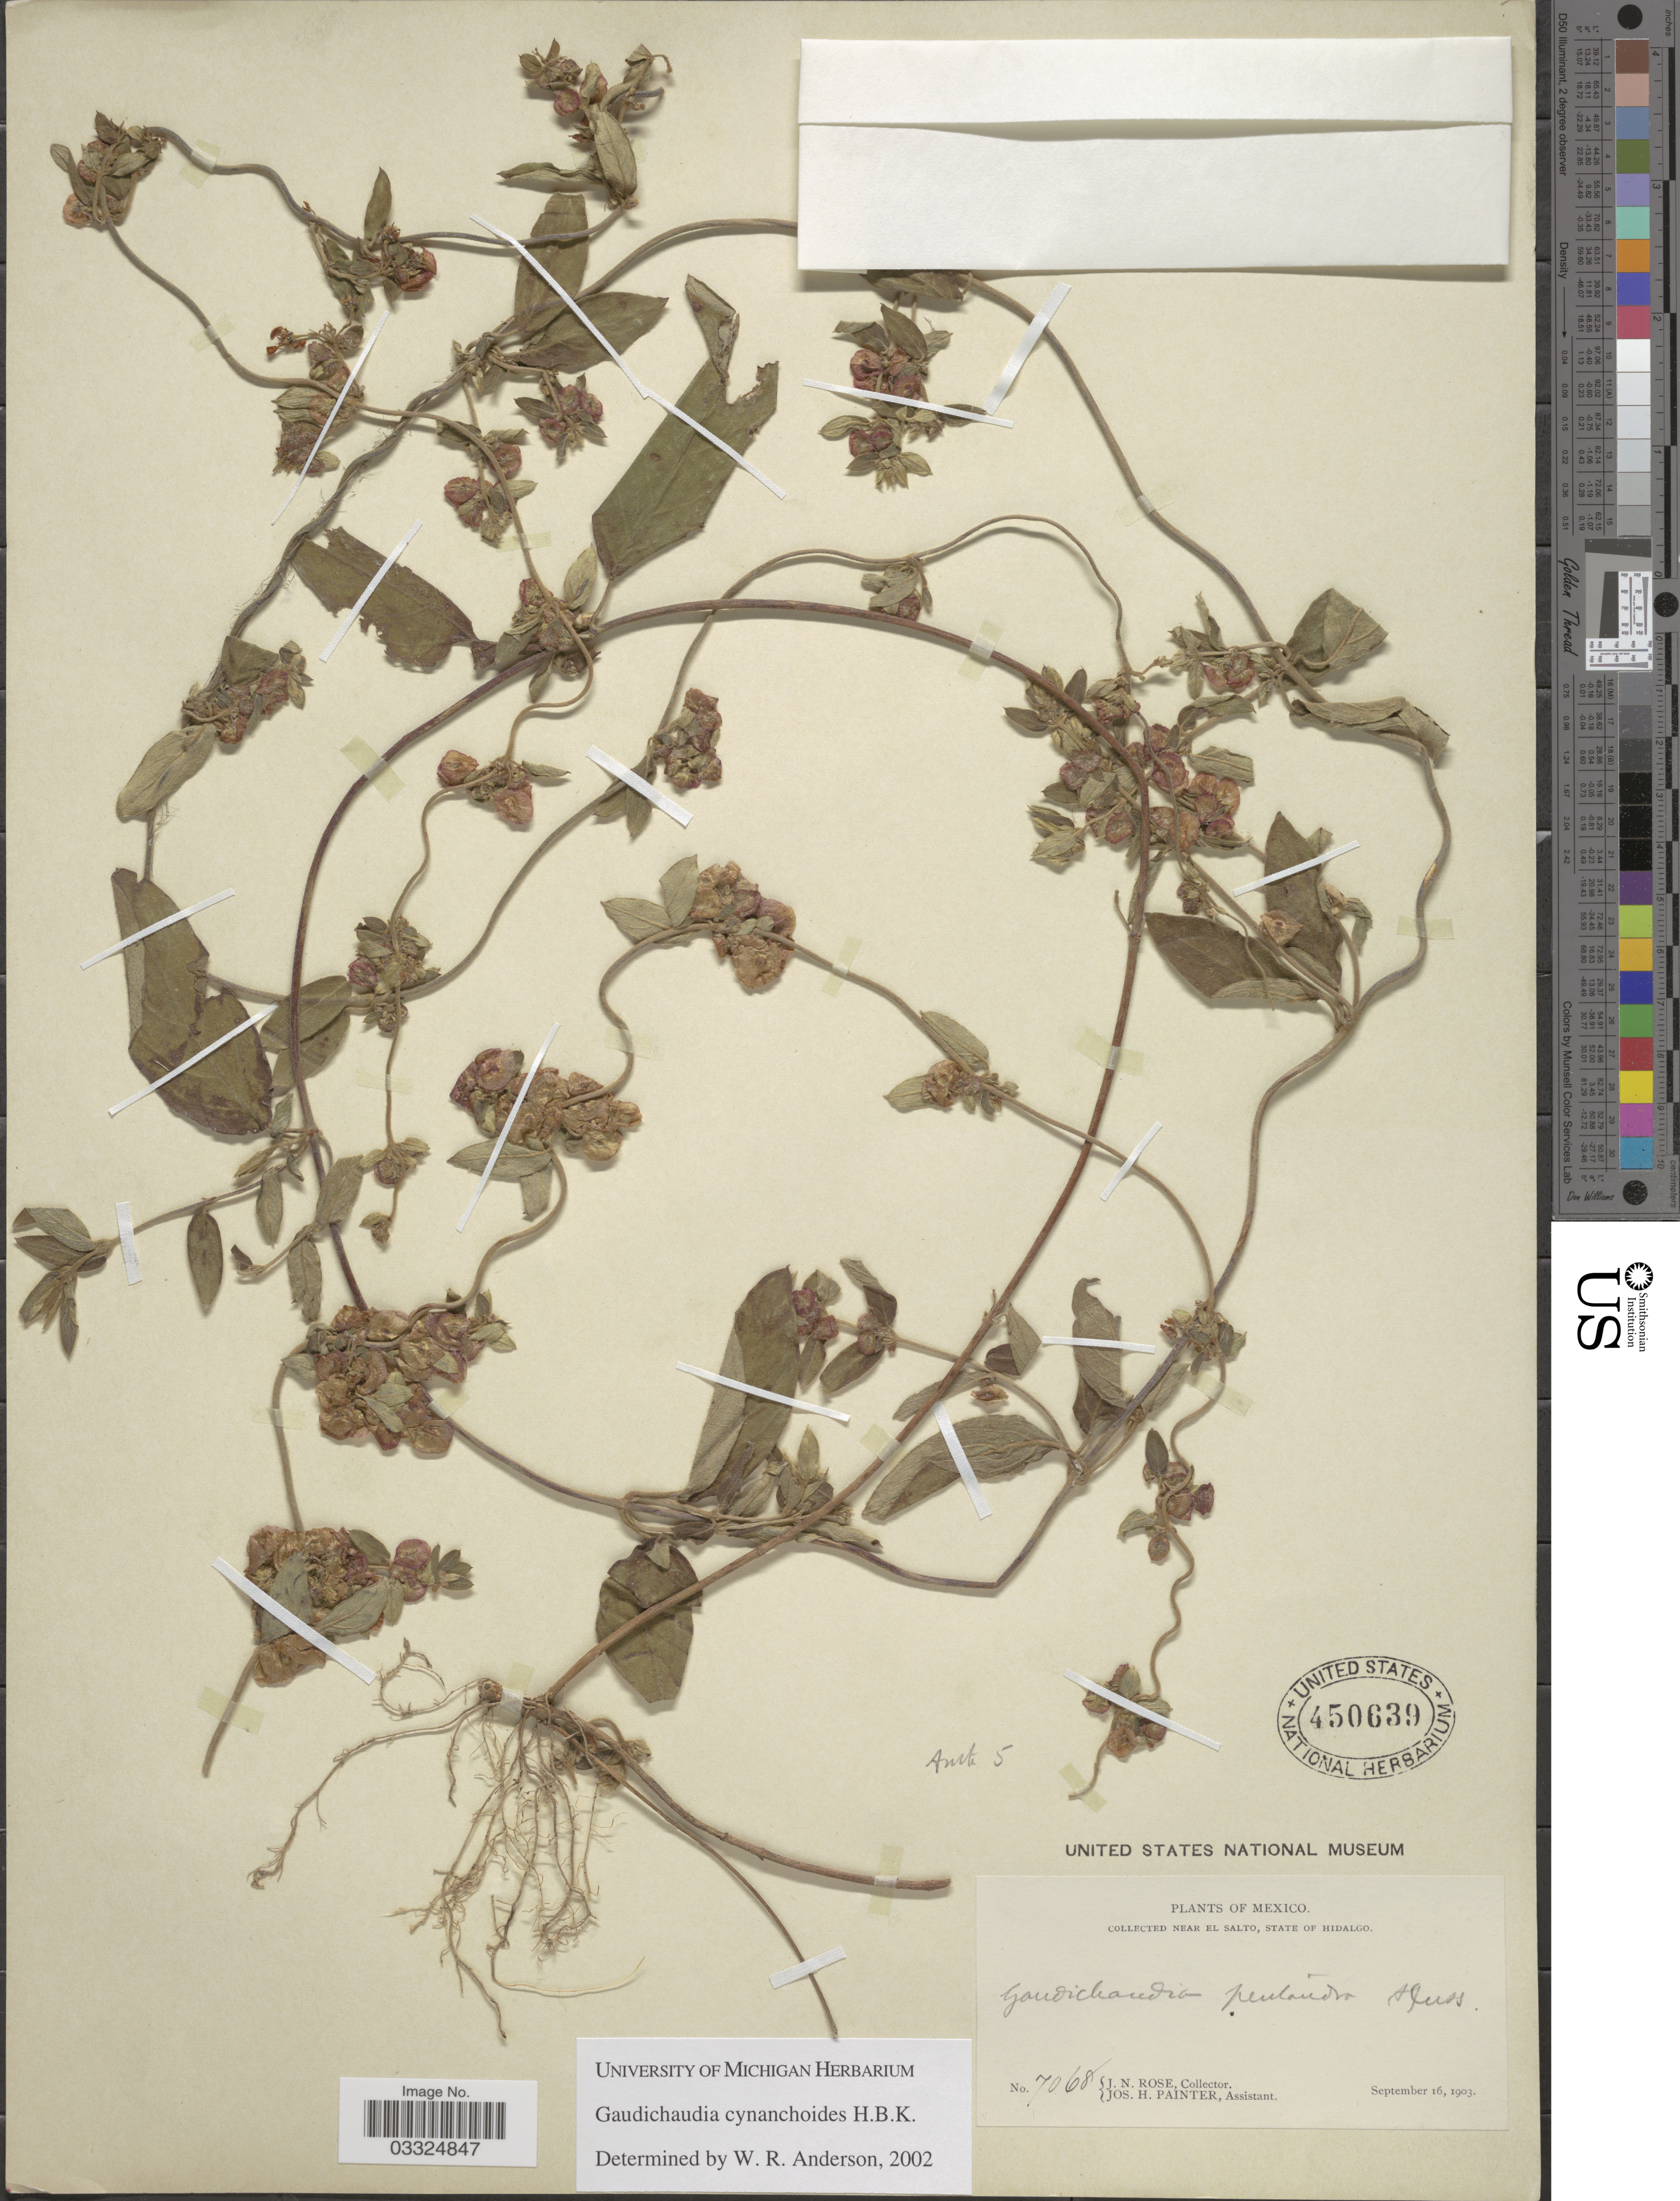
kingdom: Plantae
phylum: Tracheophyta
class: Magnoliopsida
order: Malpighiales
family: Malpighiaceae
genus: Gaudichaudia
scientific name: Gaudichaudia cynanchoides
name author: Kunth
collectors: J. N. Rose & J. H. Painter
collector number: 7068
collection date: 1903-09-16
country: Mexico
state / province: Hidalgo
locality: Near El Salto.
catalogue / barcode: US 45639